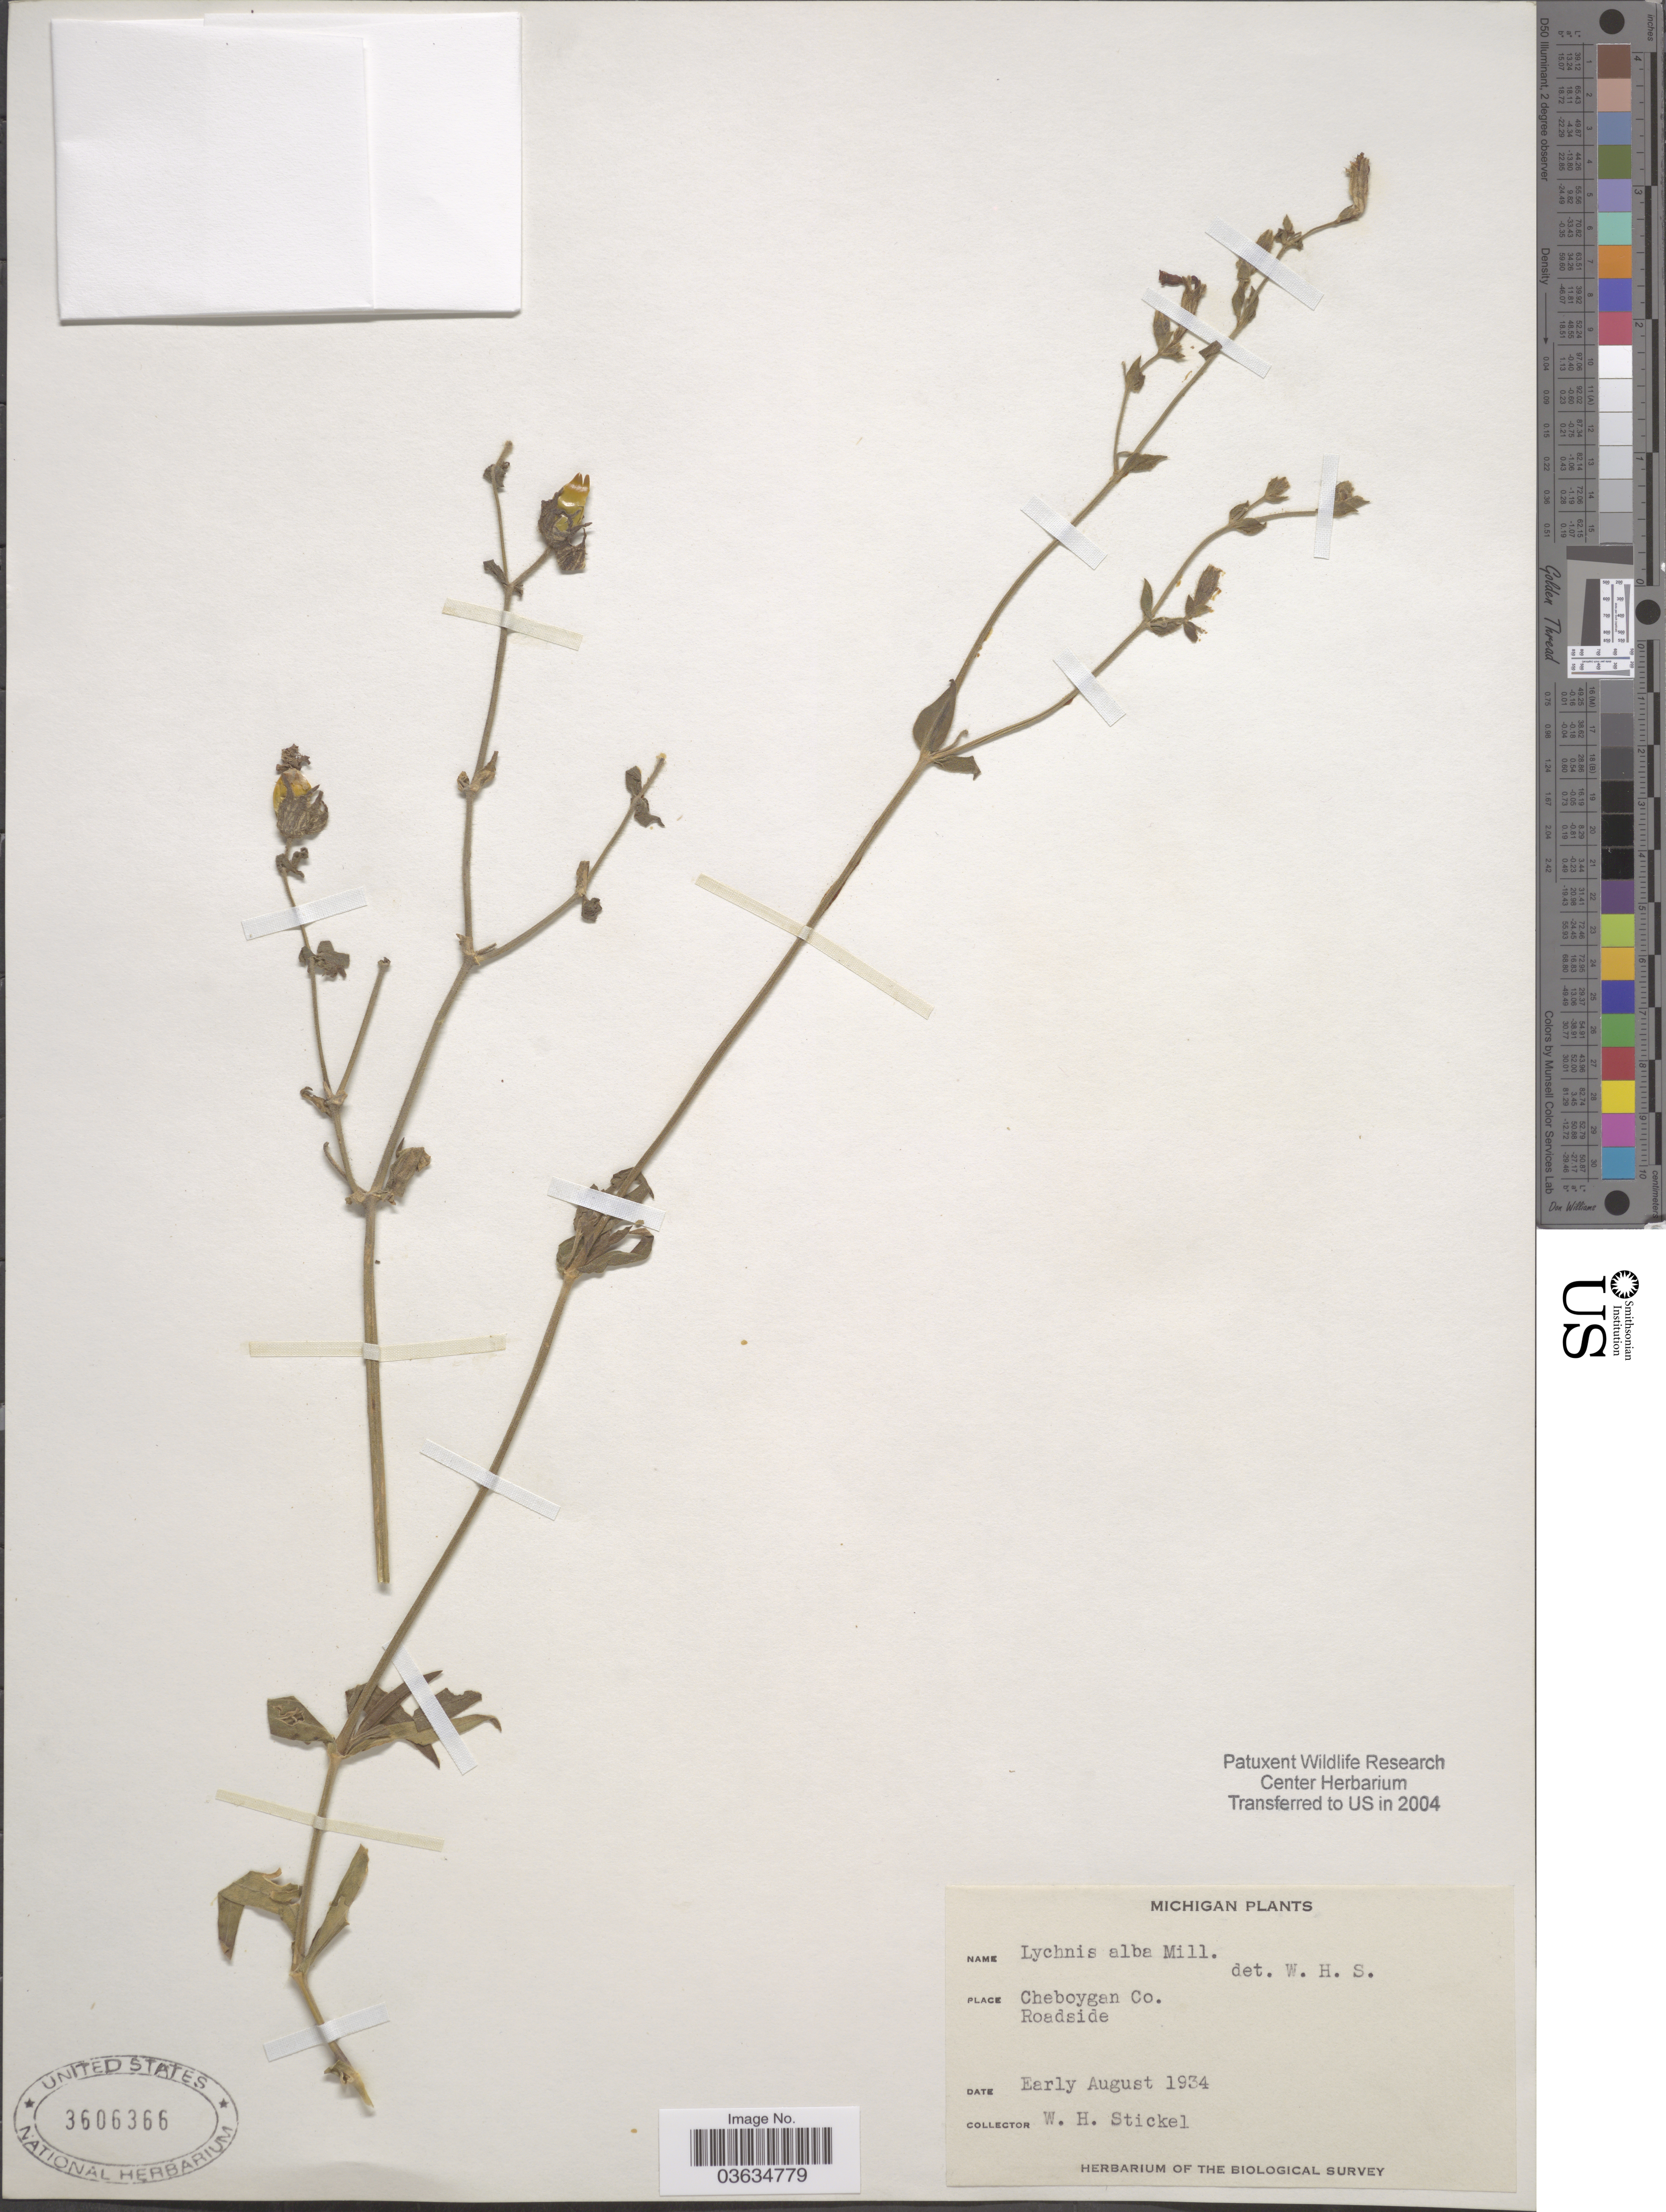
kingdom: Plantae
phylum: Tracheophyta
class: Magnoliopsida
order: Caryophyllales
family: Caryophyllaceae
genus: Silene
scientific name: Silene latifolia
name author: Poir.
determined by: Strong, Mark T., (BOT), Smithsonian Institution - National Museum of Natural History (UNITED STATES)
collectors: W. Stickel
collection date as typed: Early August 1934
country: United States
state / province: Michigan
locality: Cheboygan Co. Roadside.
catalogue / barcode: US 3606366